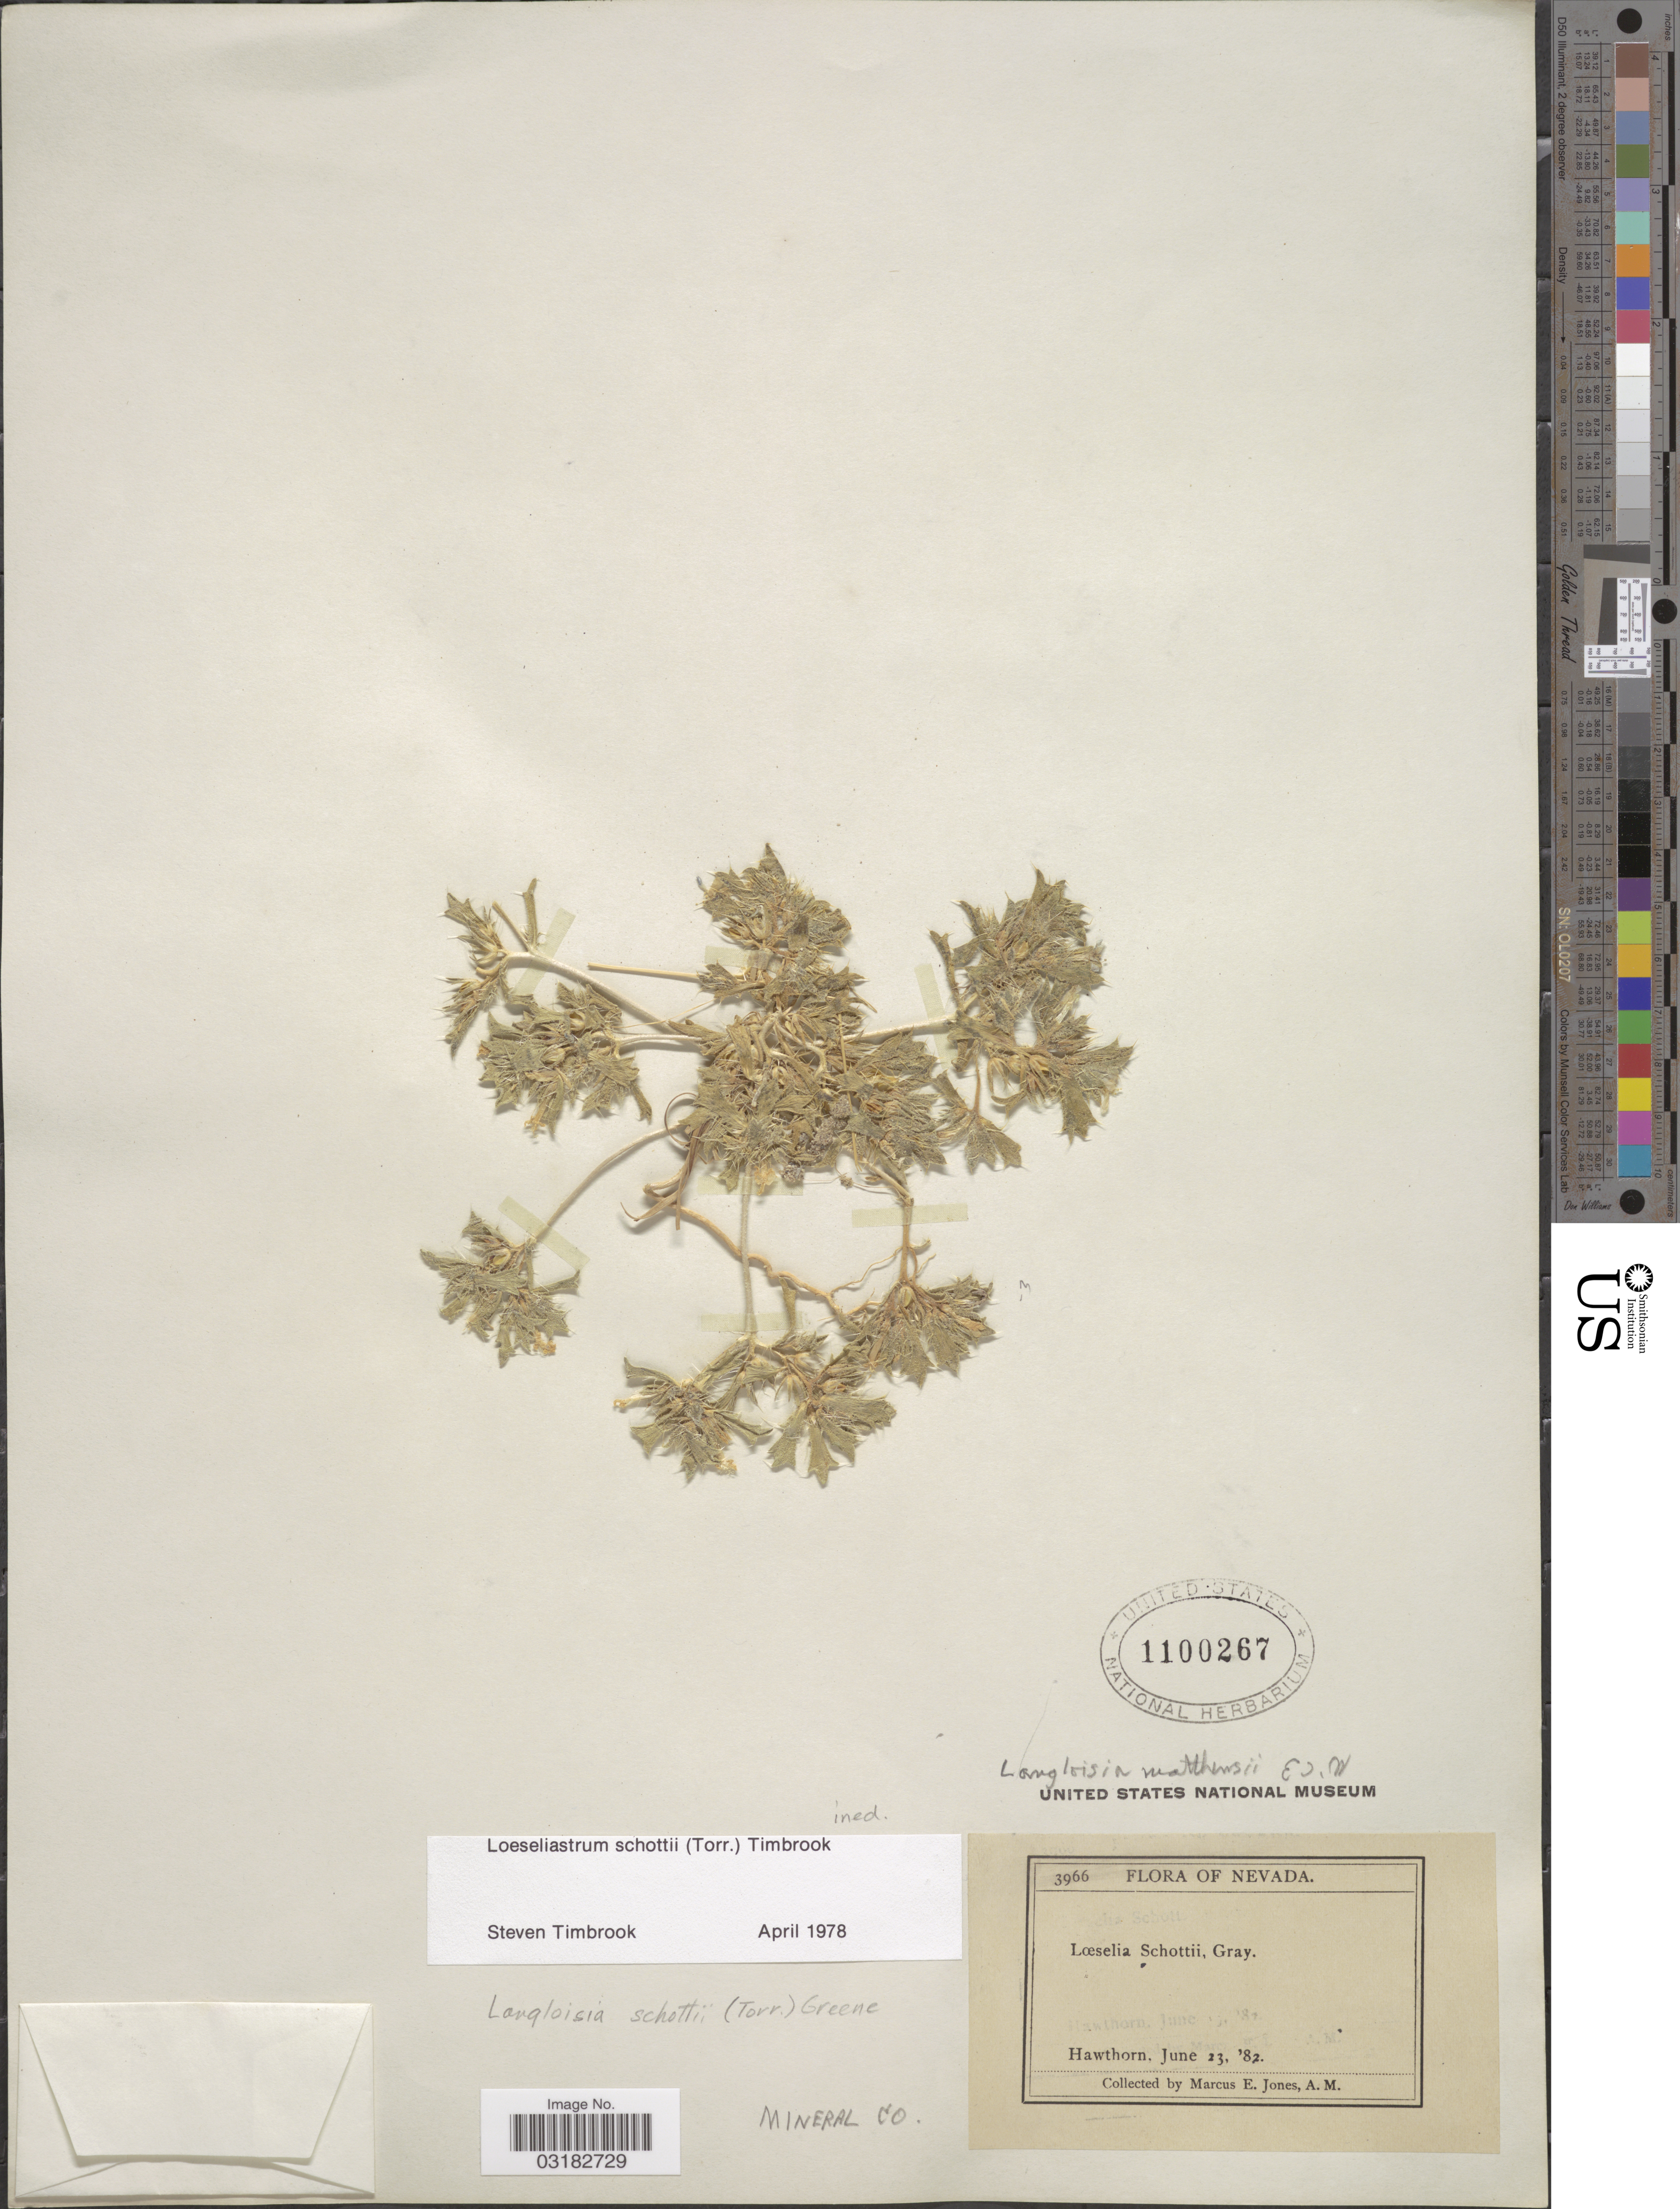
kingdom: Plantae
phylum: Tracheophyta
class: Magnoliopsida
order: Ericales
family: Polemoniaceae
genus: Loeseliastrum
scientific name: Loeseliastrum schottii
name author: (Torr.) Timbrook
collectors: M. E. Jones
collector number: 3966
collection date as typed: Transcribed d/m/y: 23/6/82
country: United States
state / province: Nevada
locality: Hawthorn. Mineral Co.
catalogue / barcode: US 1100267